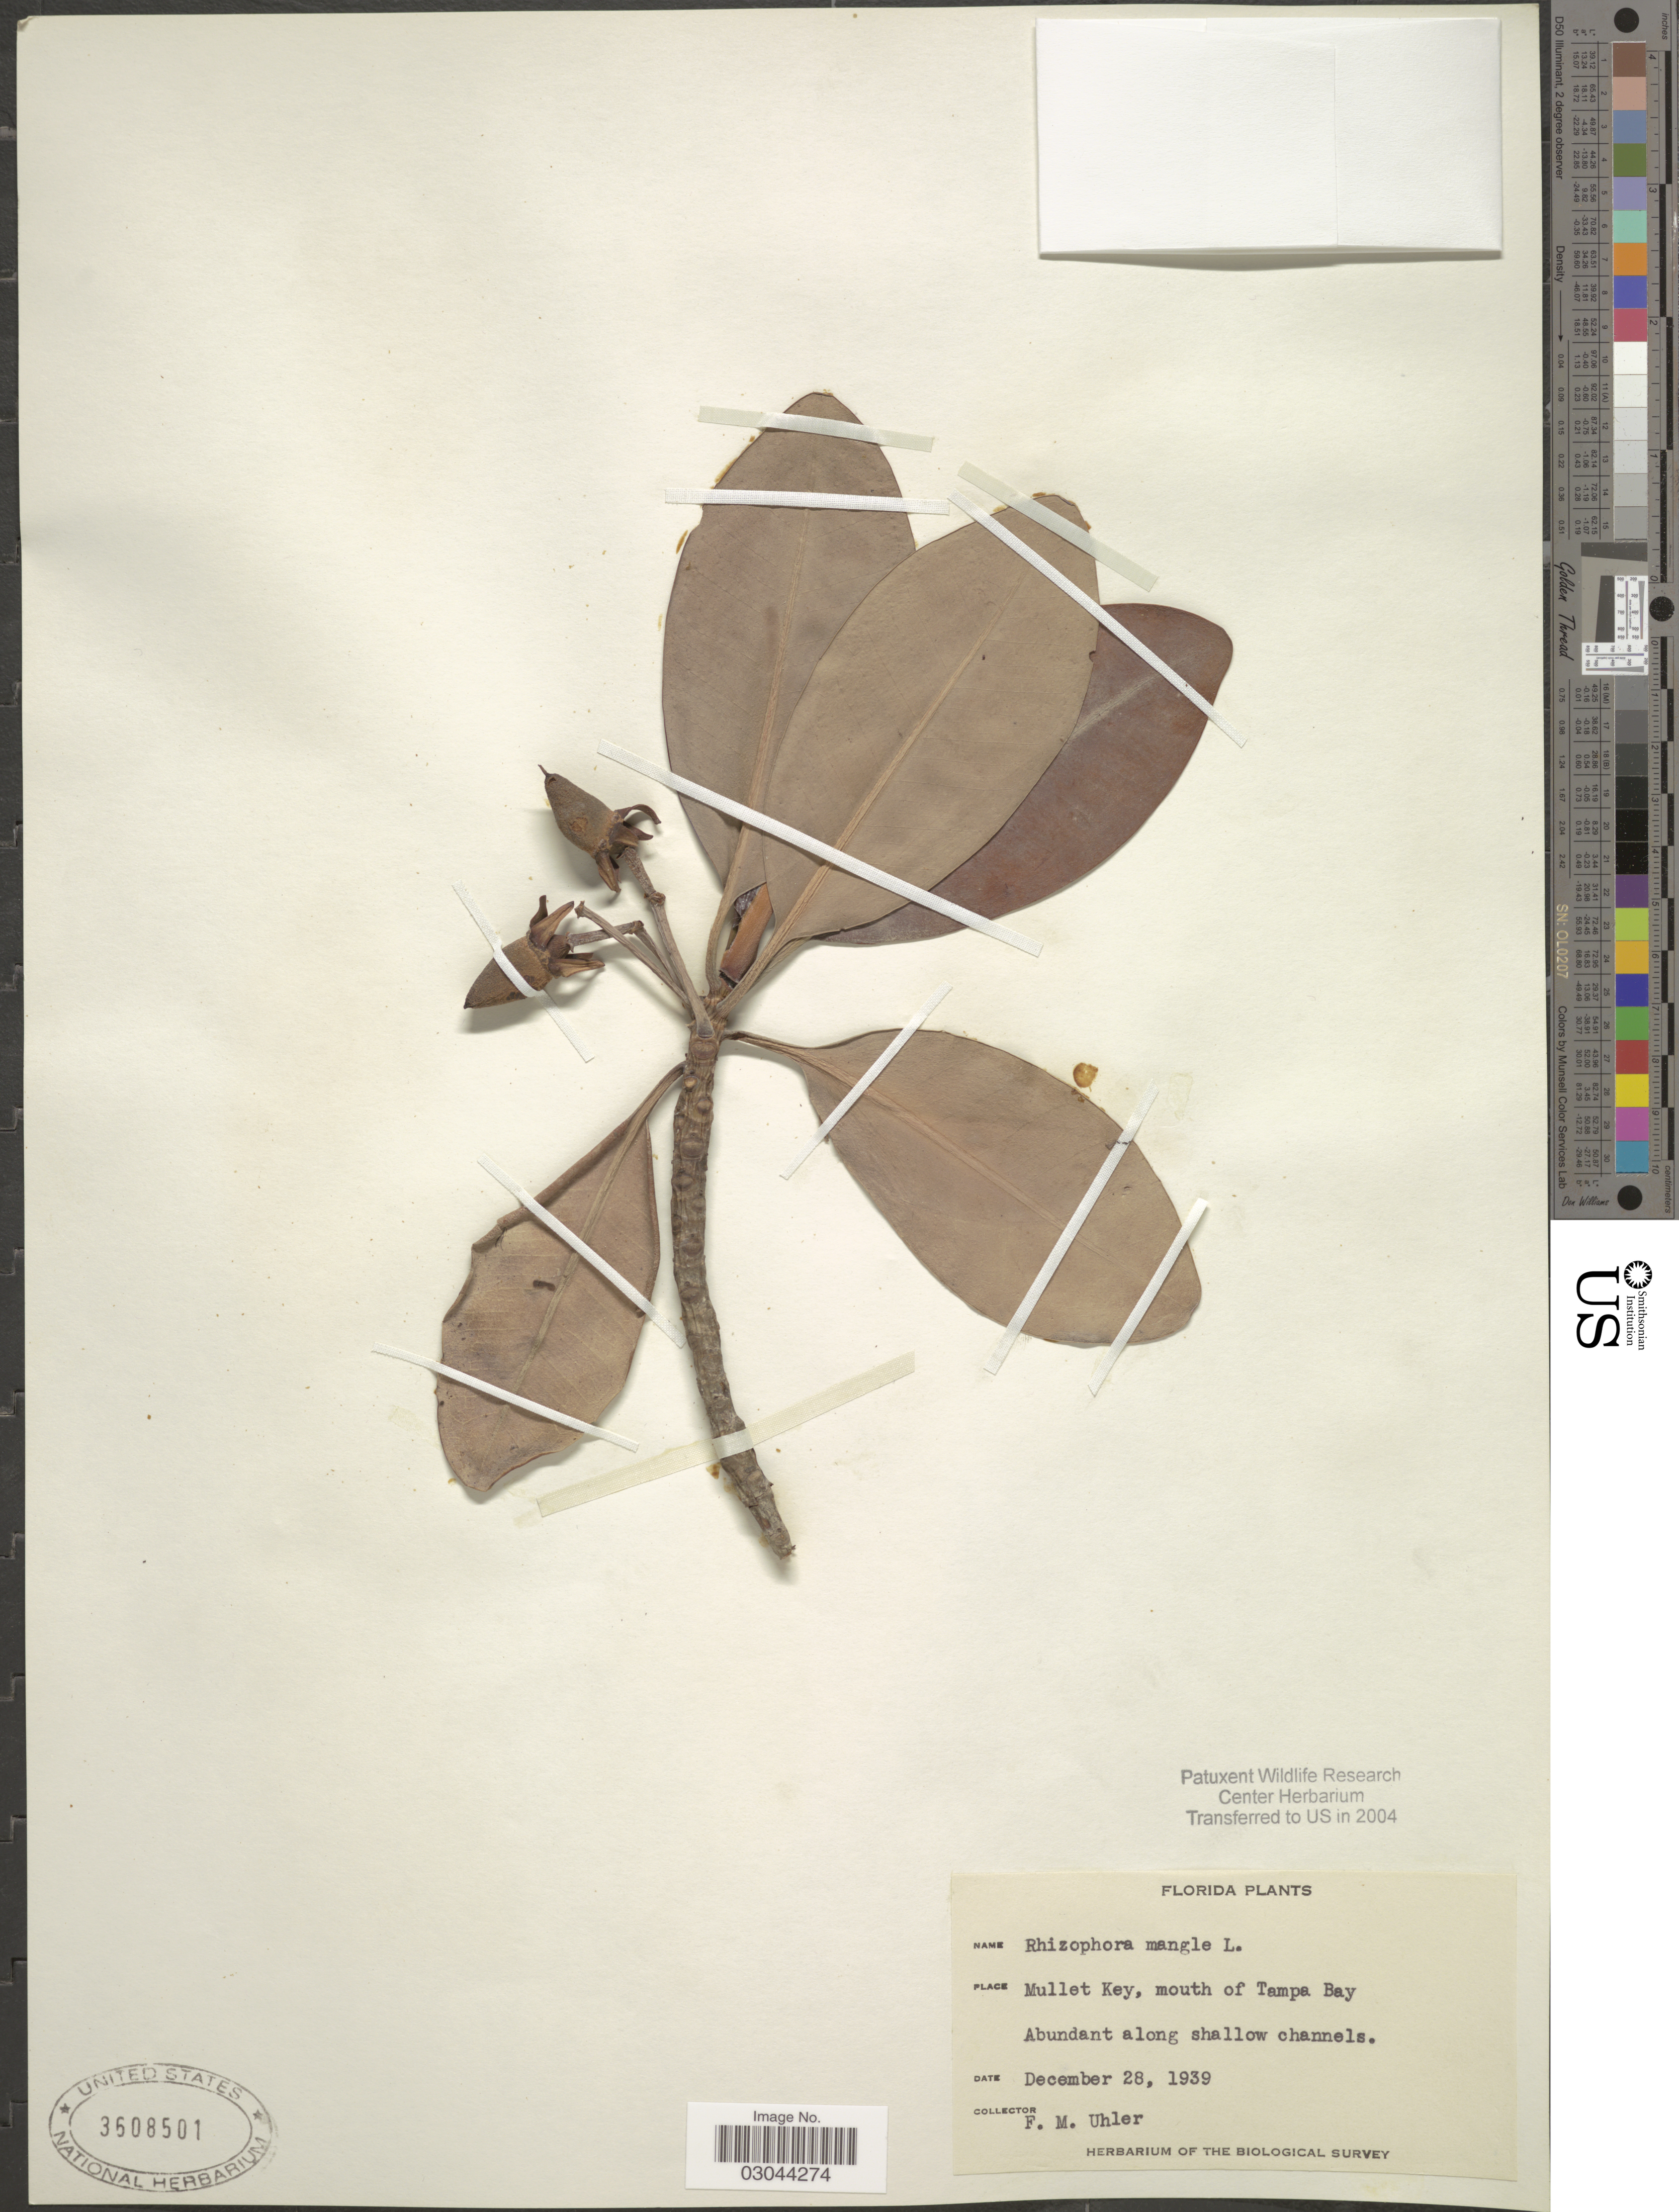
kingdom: Plantae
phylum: Tracheophyta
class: Magnoliopsida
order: Malpighiales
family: Rhizophoraceae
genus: Rhizophora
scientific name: Rhizophora mangle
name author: L.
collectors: F. M. Uhler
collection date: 1939-12-28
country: United States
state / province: Florida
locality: Mullet Key, mouth of Tampa Bay.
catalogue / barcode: US 3508501